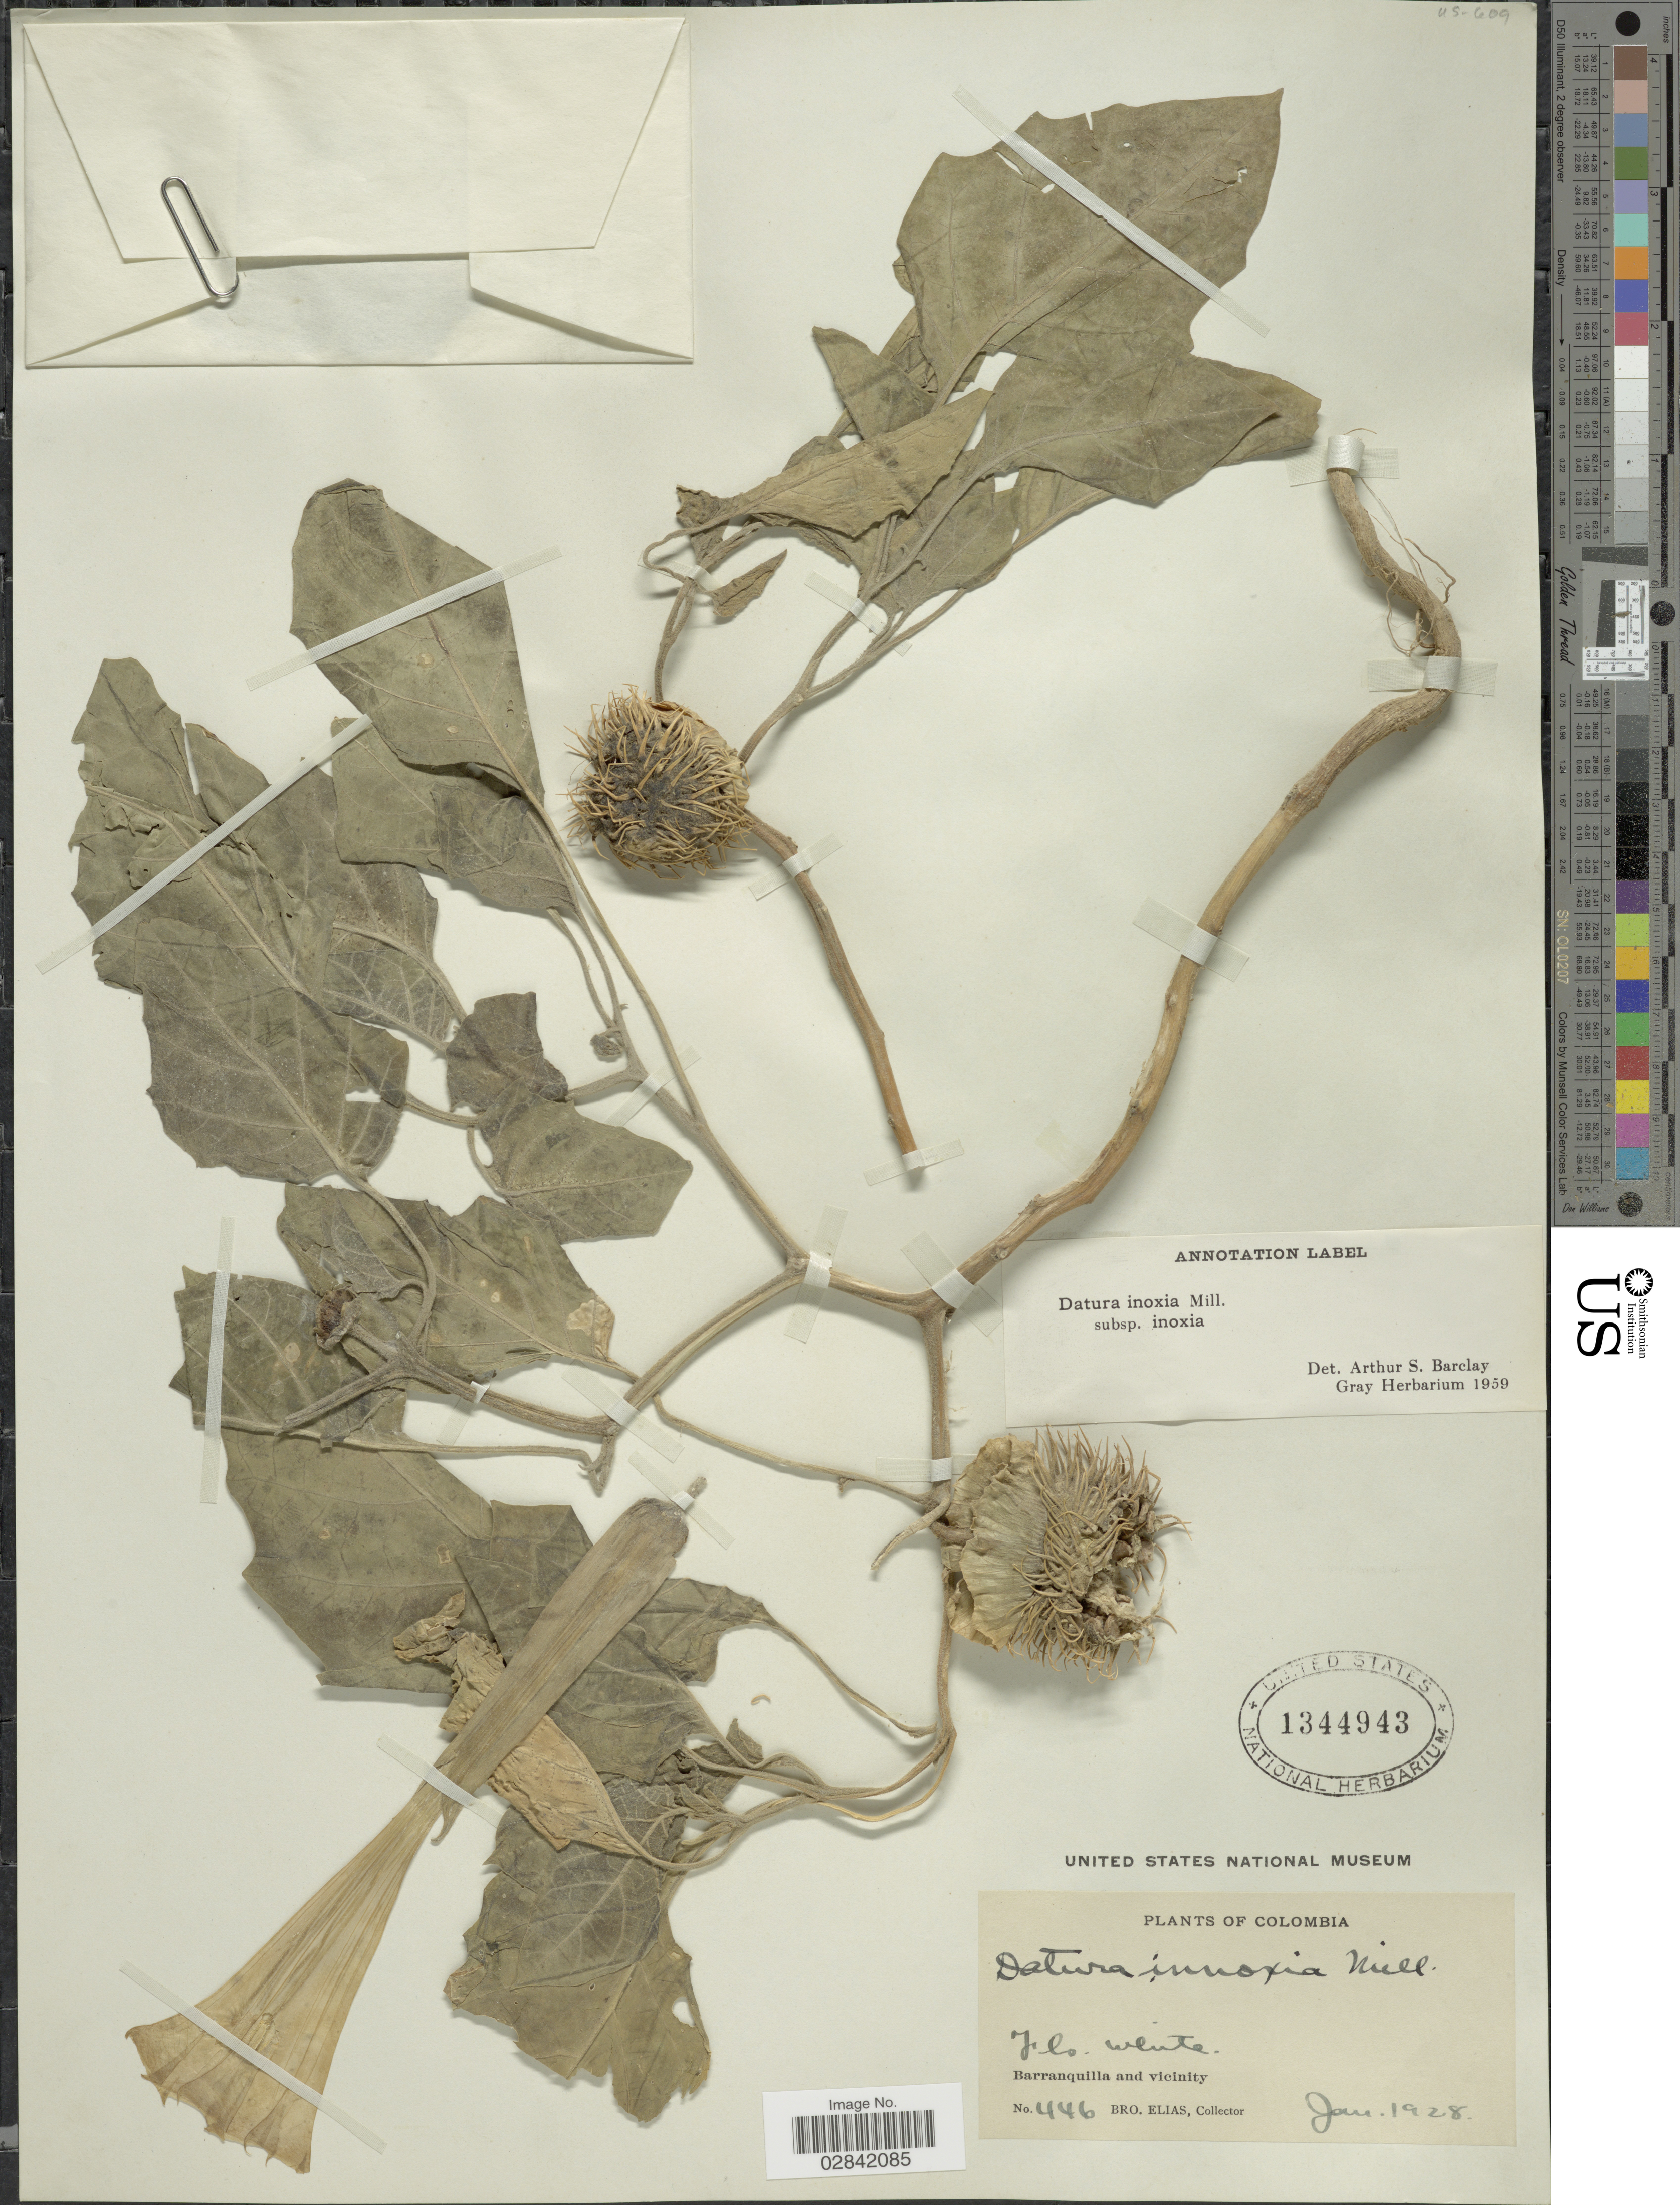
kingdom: Plantae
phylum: Tracheophyta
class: Magnoliopsida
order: Solanales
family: Solanaceae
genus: Datura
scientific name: Datura innoxia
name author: Mill.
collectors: Bro. Elias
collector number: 446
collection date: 1928-01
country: Colombia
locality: Barranquilla and vicinity.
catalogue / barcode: US 1344943